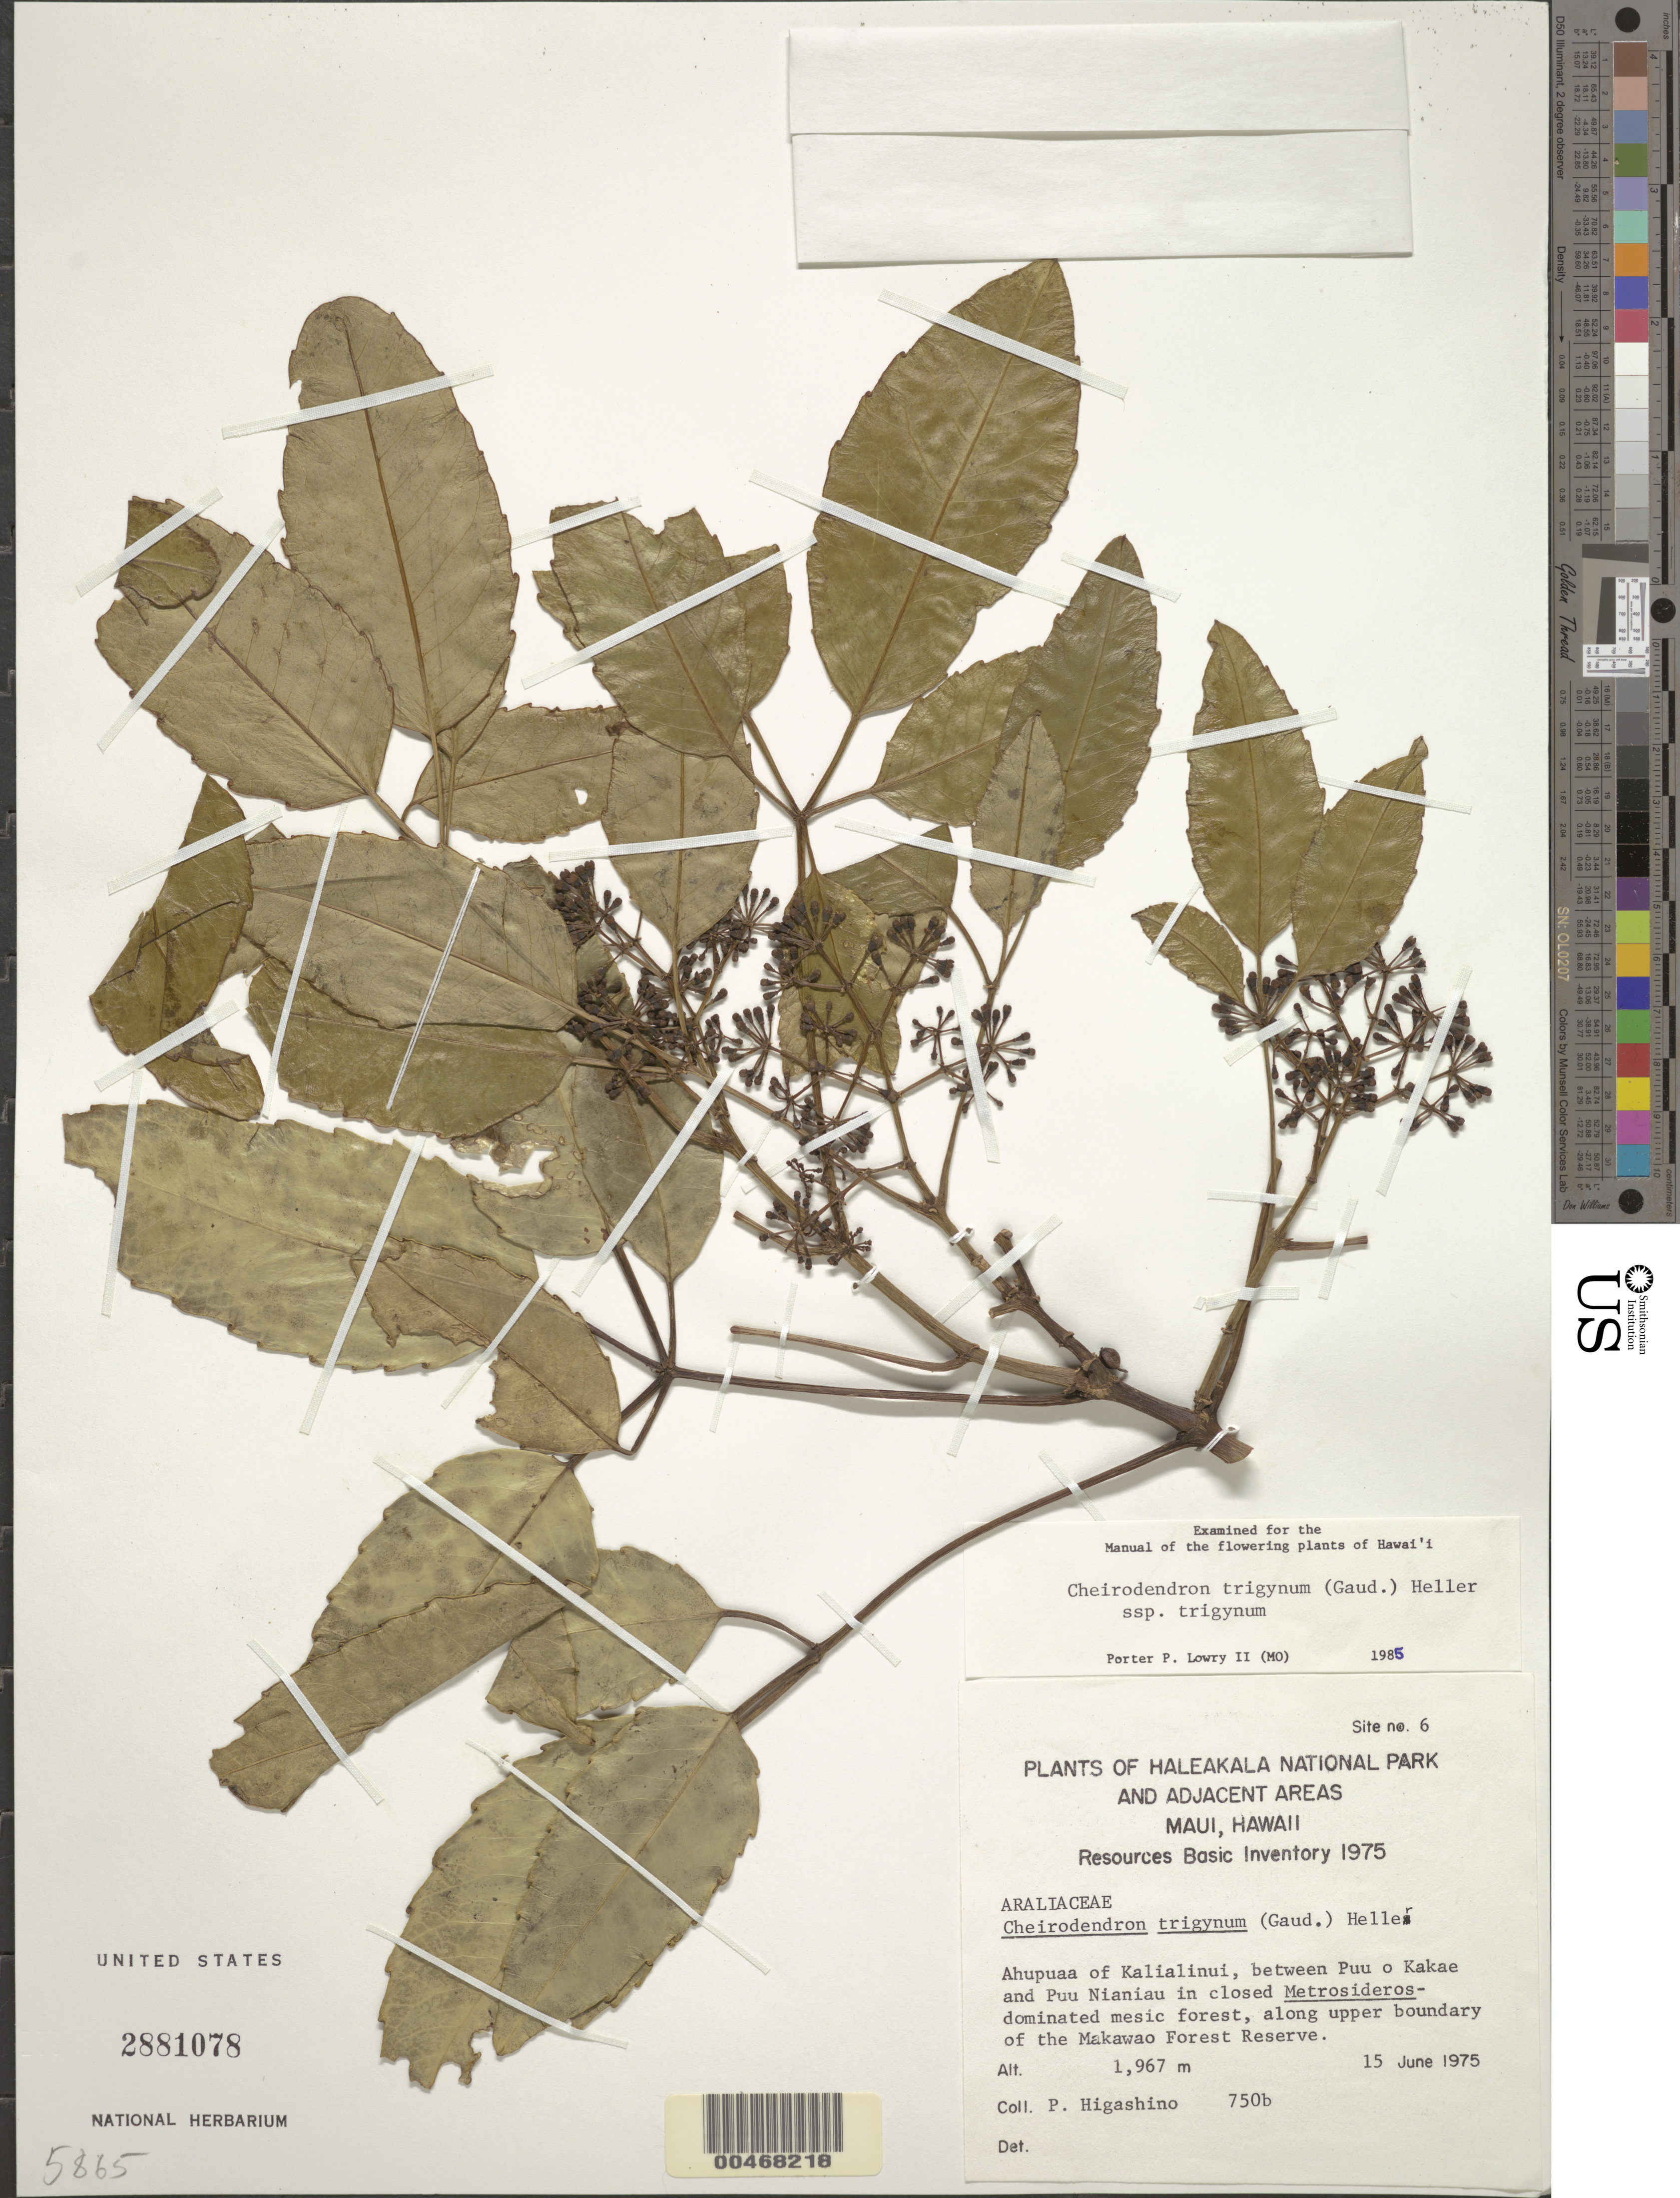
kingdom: Plantae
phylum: Tracheophyta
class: Magnoliopsida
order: Apiales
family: Araliaceae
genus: Cheirodendron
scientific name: Cheirodendron trigynum subsp. trigynum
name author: (Gaudich.) A. Heller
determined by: Lowry, P. P., (MO), Missouri Botanical Garden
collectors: P. Higashino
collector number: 750b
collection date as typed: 15 Jun 1975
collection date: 1975-06-15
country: United States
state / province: Hawaii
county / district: Maui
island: Maui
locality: Ahupuaa of Kalialinui, between Puu o Kakae and Puu Nianiau, along upper boundary of the Makawao Forest Reserve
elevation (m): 1967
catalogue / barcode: US 2881078